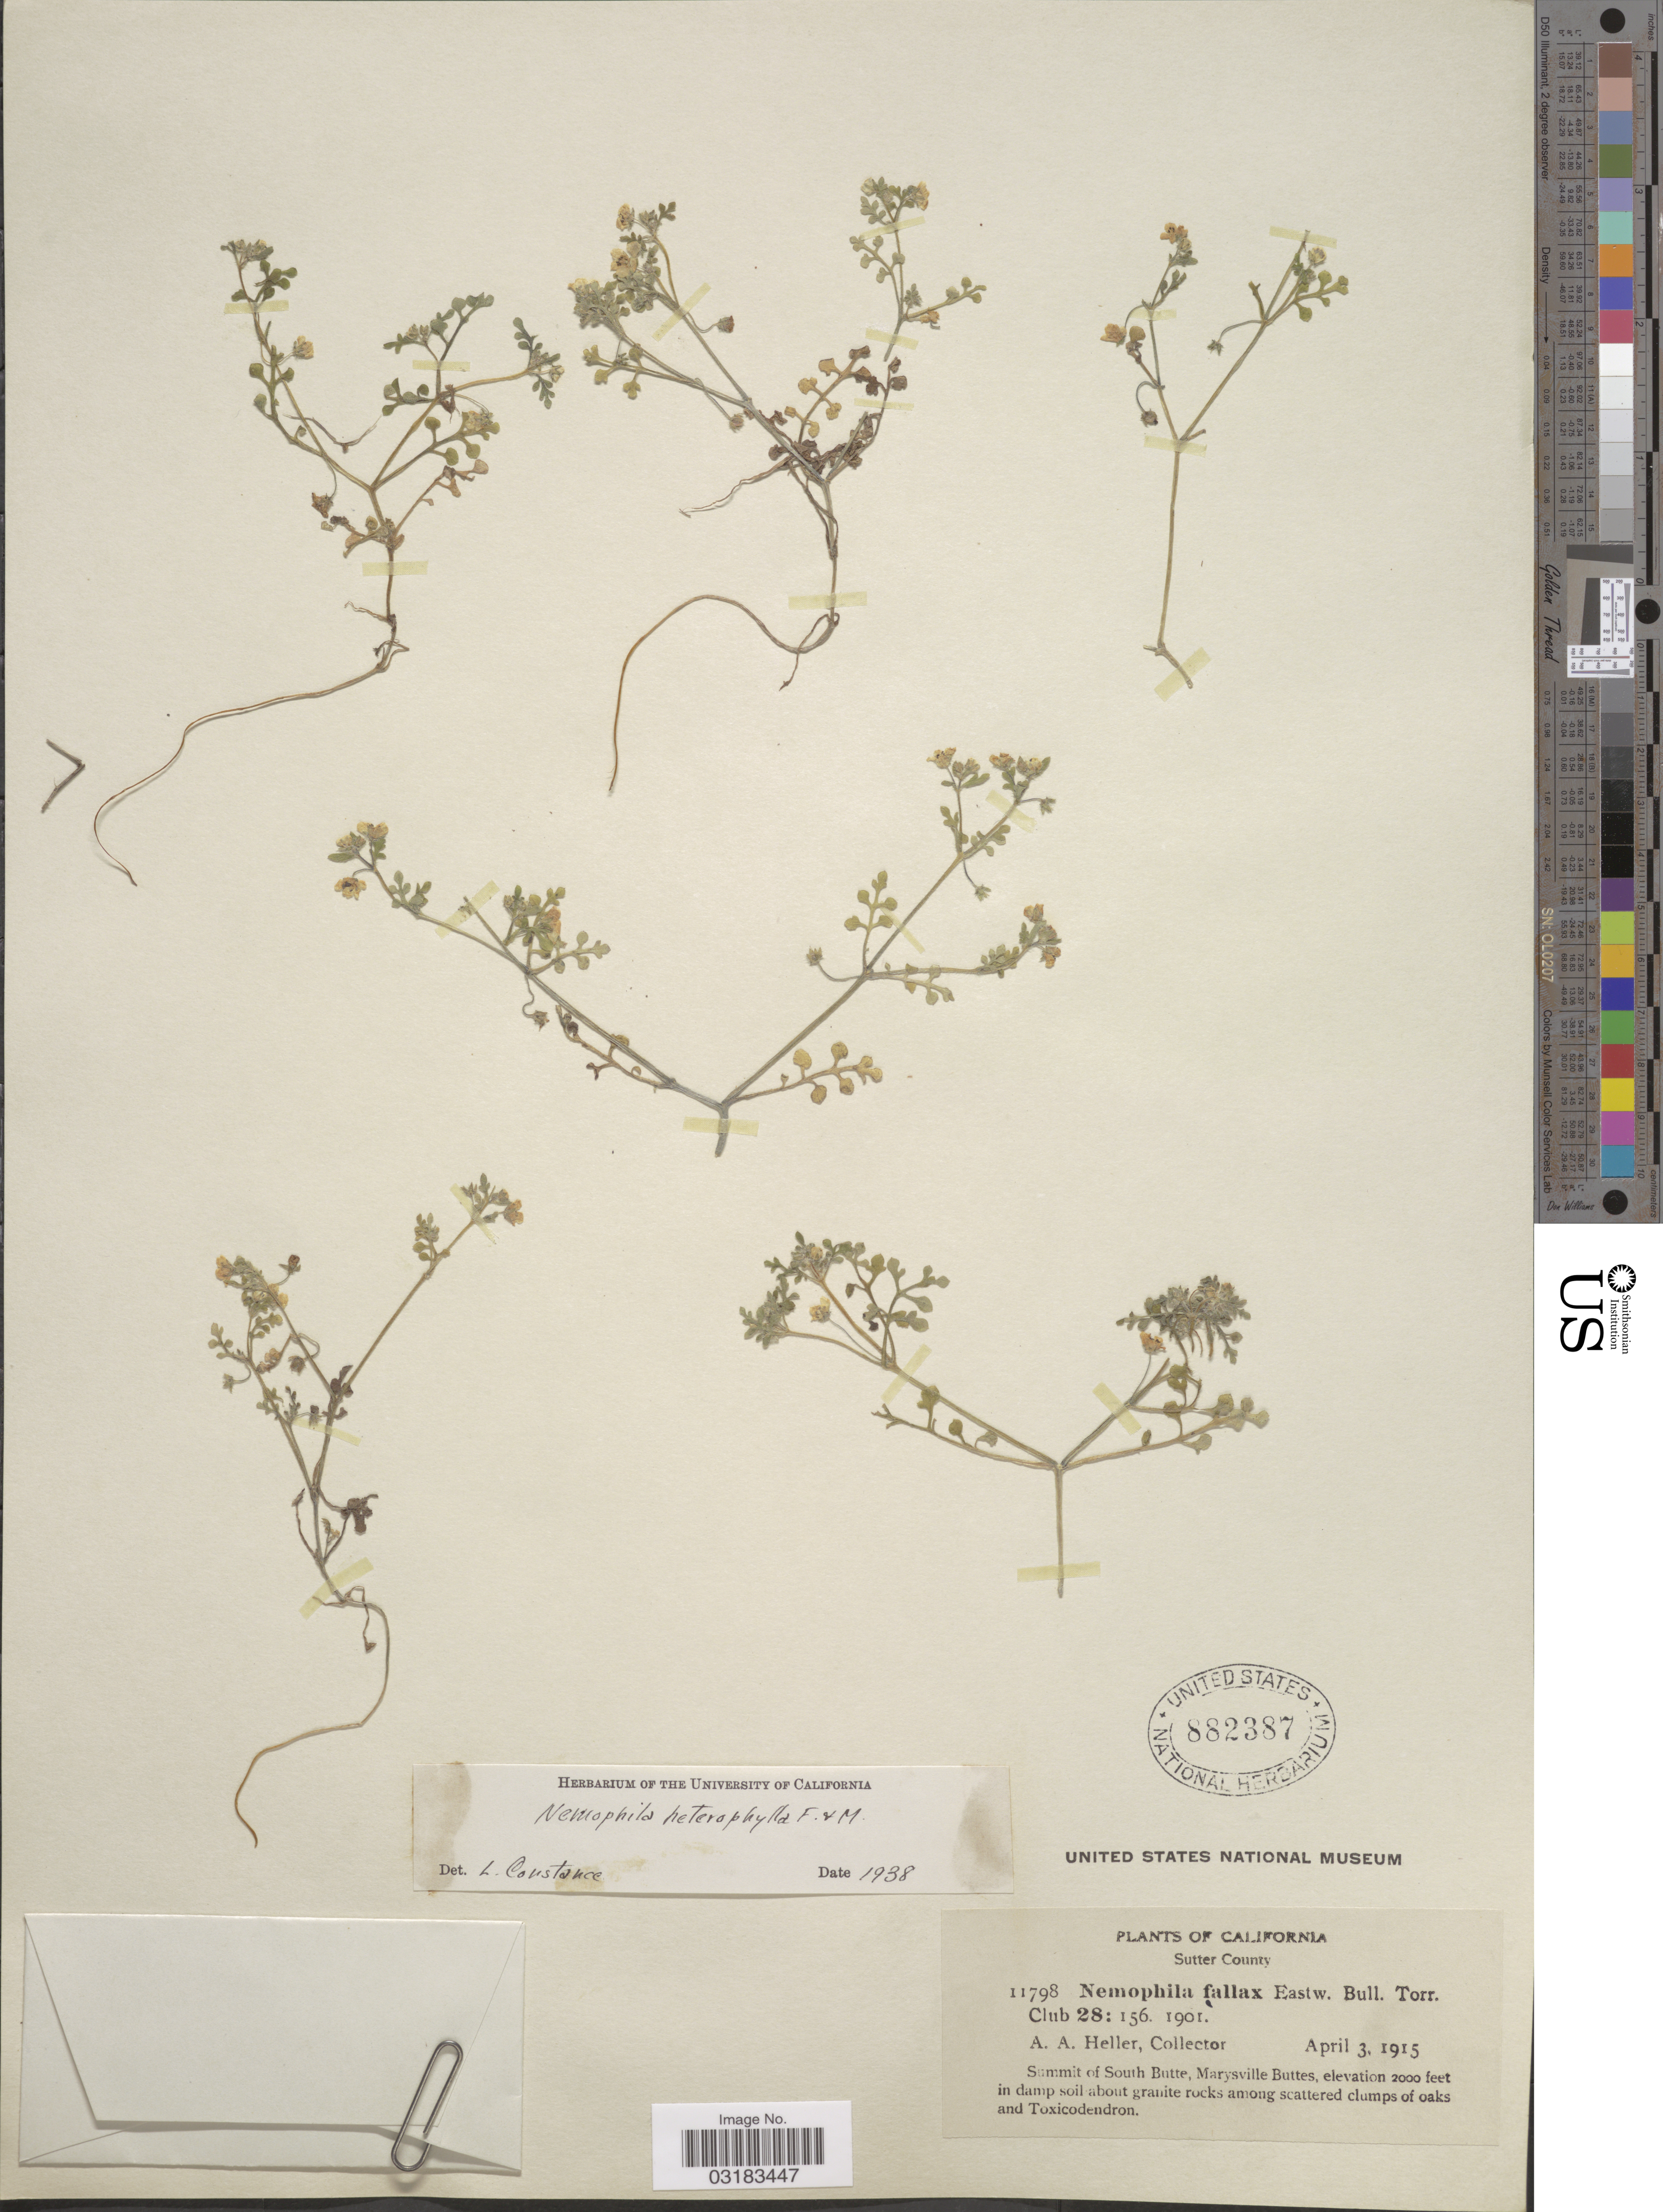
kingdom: Plantae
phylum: Tracheophyta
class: Magnoliopsida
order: Boraginales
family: Hydrophyllaceae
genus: Nemophila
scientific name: Nemophila heterophylla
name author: Fisch. & C.A. Mey.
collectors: A. A. Heller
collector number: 11798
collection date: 1915-04-03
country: United States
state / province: California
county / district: Sutter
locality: Sutter County. Summit of South Butte, Marysville Buttes.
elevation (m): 610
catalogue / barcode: US 882387